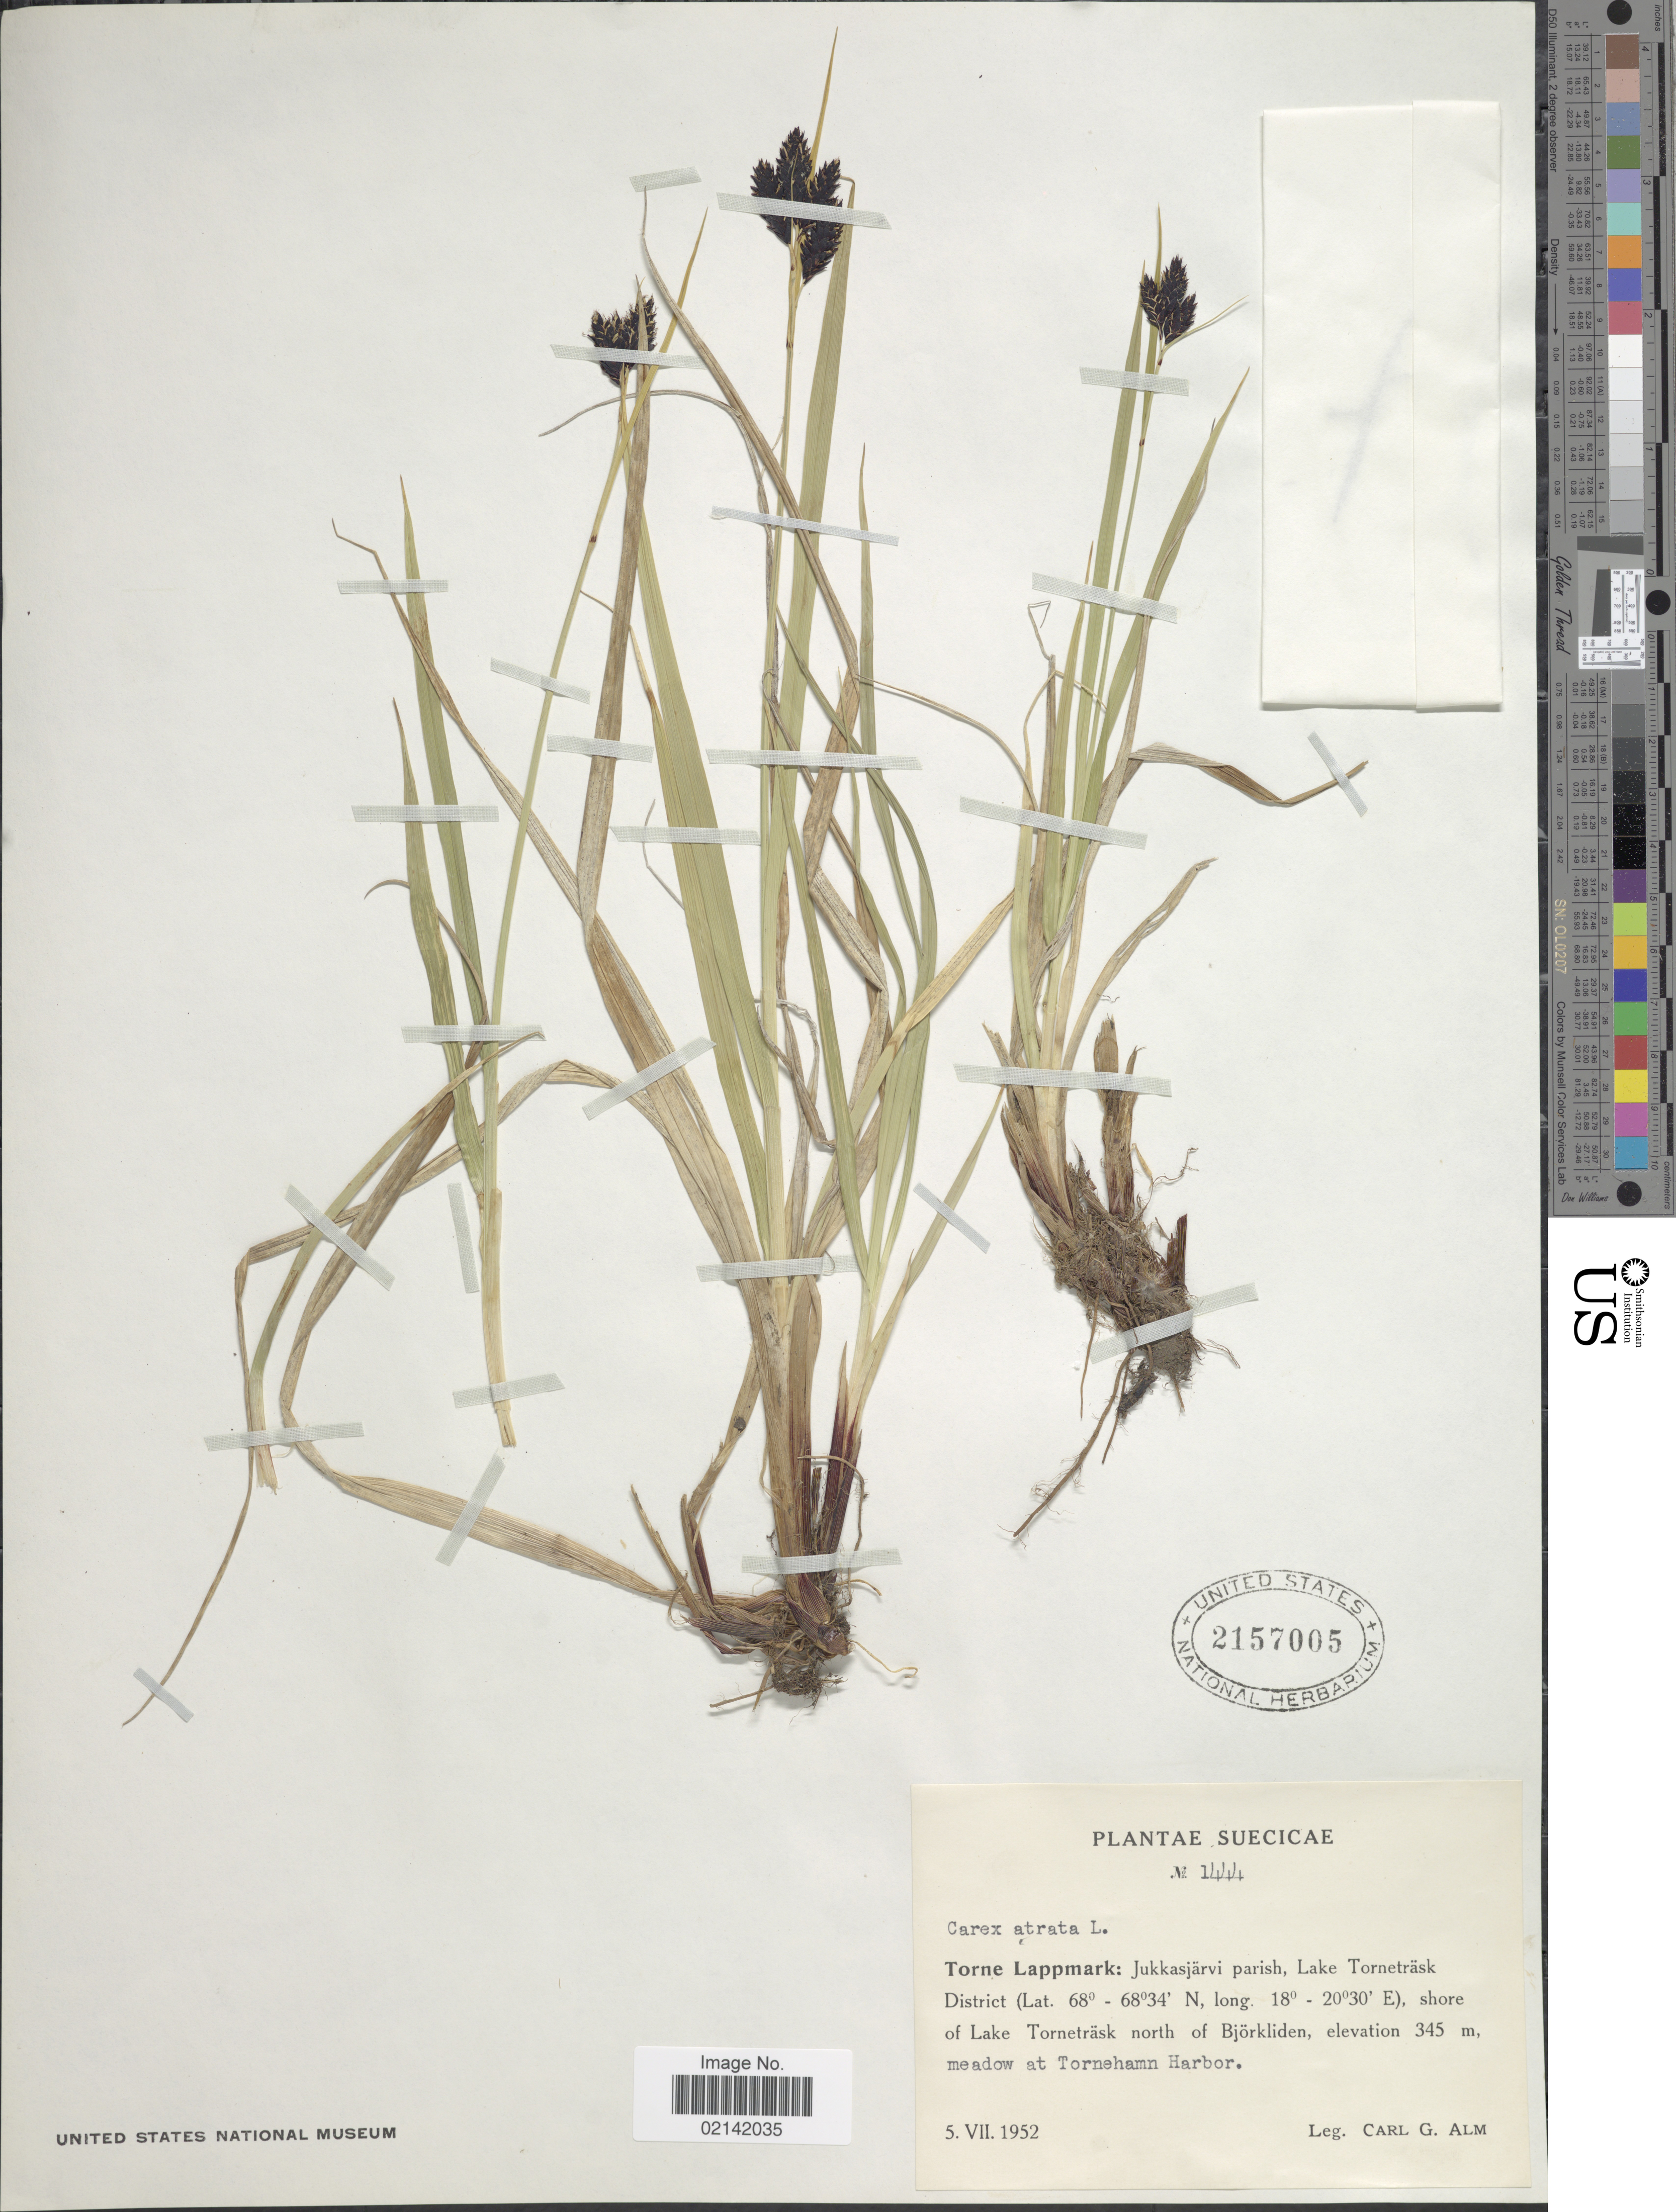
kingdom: Plantae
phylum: Tracheophyta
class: Liliopsida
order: Poales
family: Cyperaceae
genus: Carex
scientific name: Carex atrata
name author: L.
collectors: C. G. Alm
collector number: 1444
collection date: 1952-07-05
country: Sweden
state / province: Norrbotten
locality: Suecicae, Torne Lappmark: Jukkasjarvi parish, Lake Tornetrask District, shore of Lake Tornetrask north of Bjorkliden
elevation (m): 345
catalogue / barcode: US 2157005